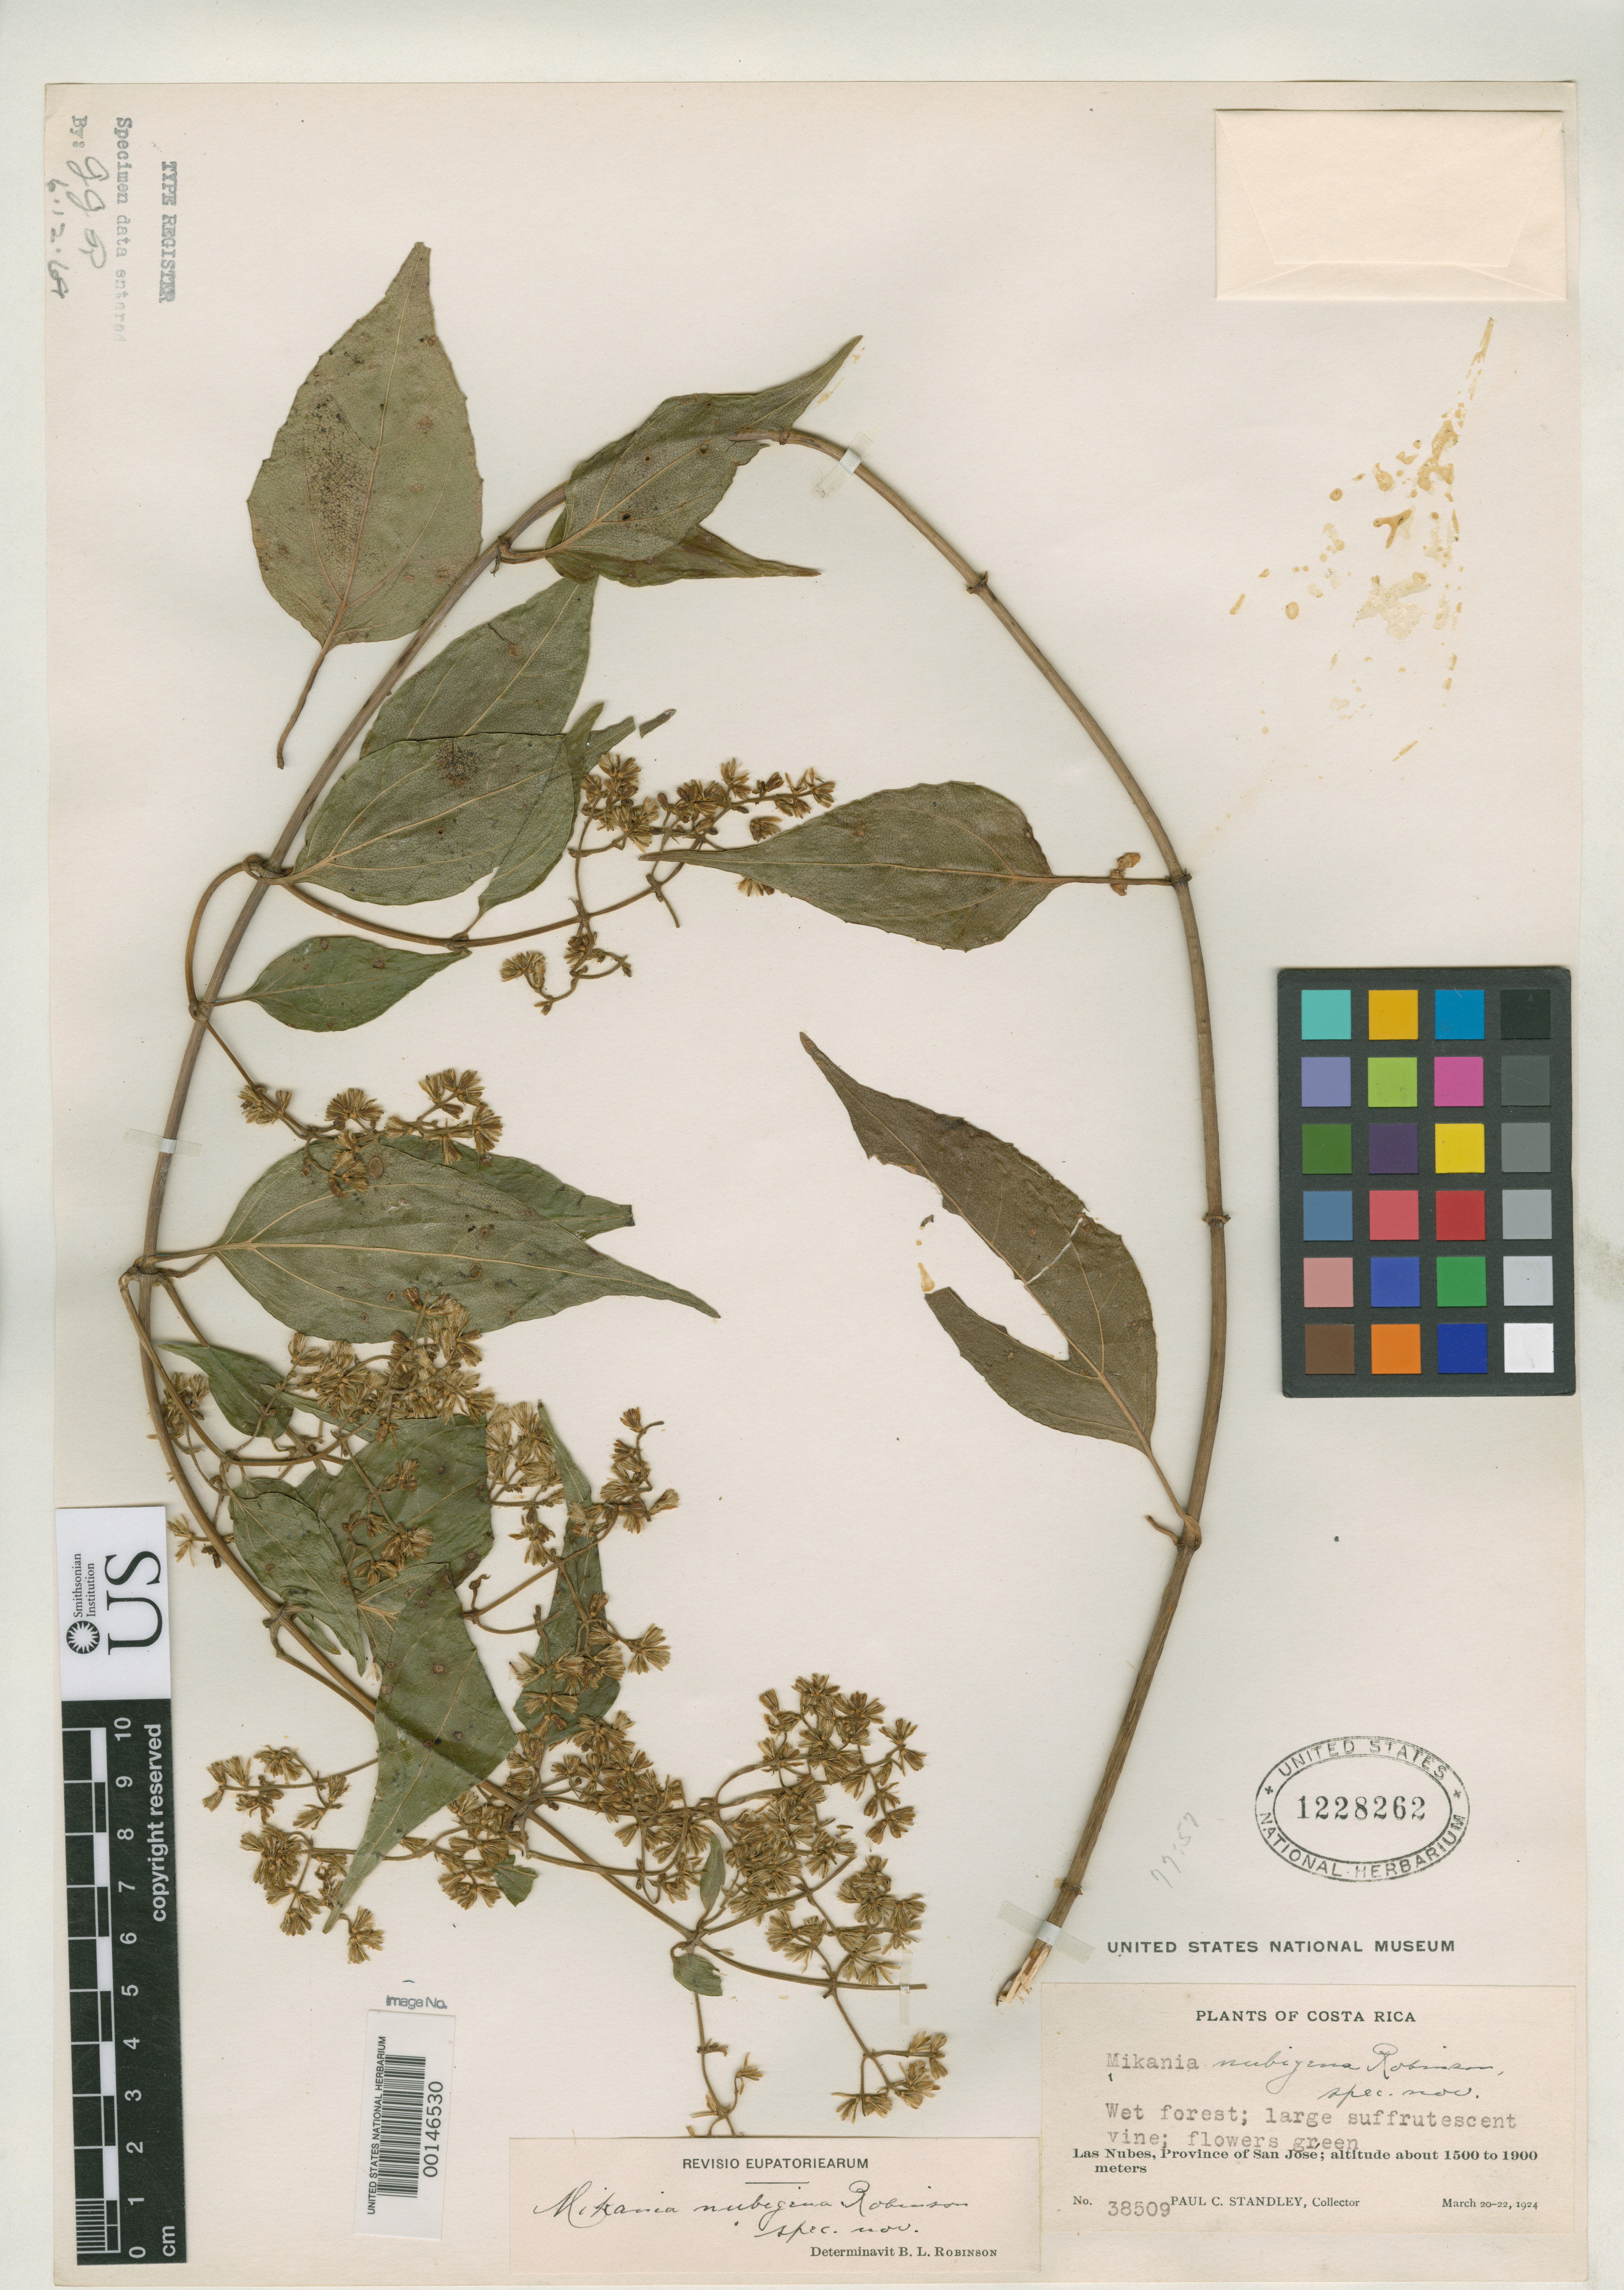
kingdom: Plantae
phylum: Tracheophyta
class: Magnoliopsida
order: Asterales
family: Asteraceae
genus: Mikania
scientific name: Mikania nubigena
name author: B.L. Rob.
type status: Holotype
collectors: P. C. Standley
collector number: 38509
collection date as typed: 20 Mar 1924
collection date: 1924-03-20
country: Costa Rica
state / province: San José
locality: Las Nubes.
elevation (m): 1500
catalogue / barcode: US 1228262